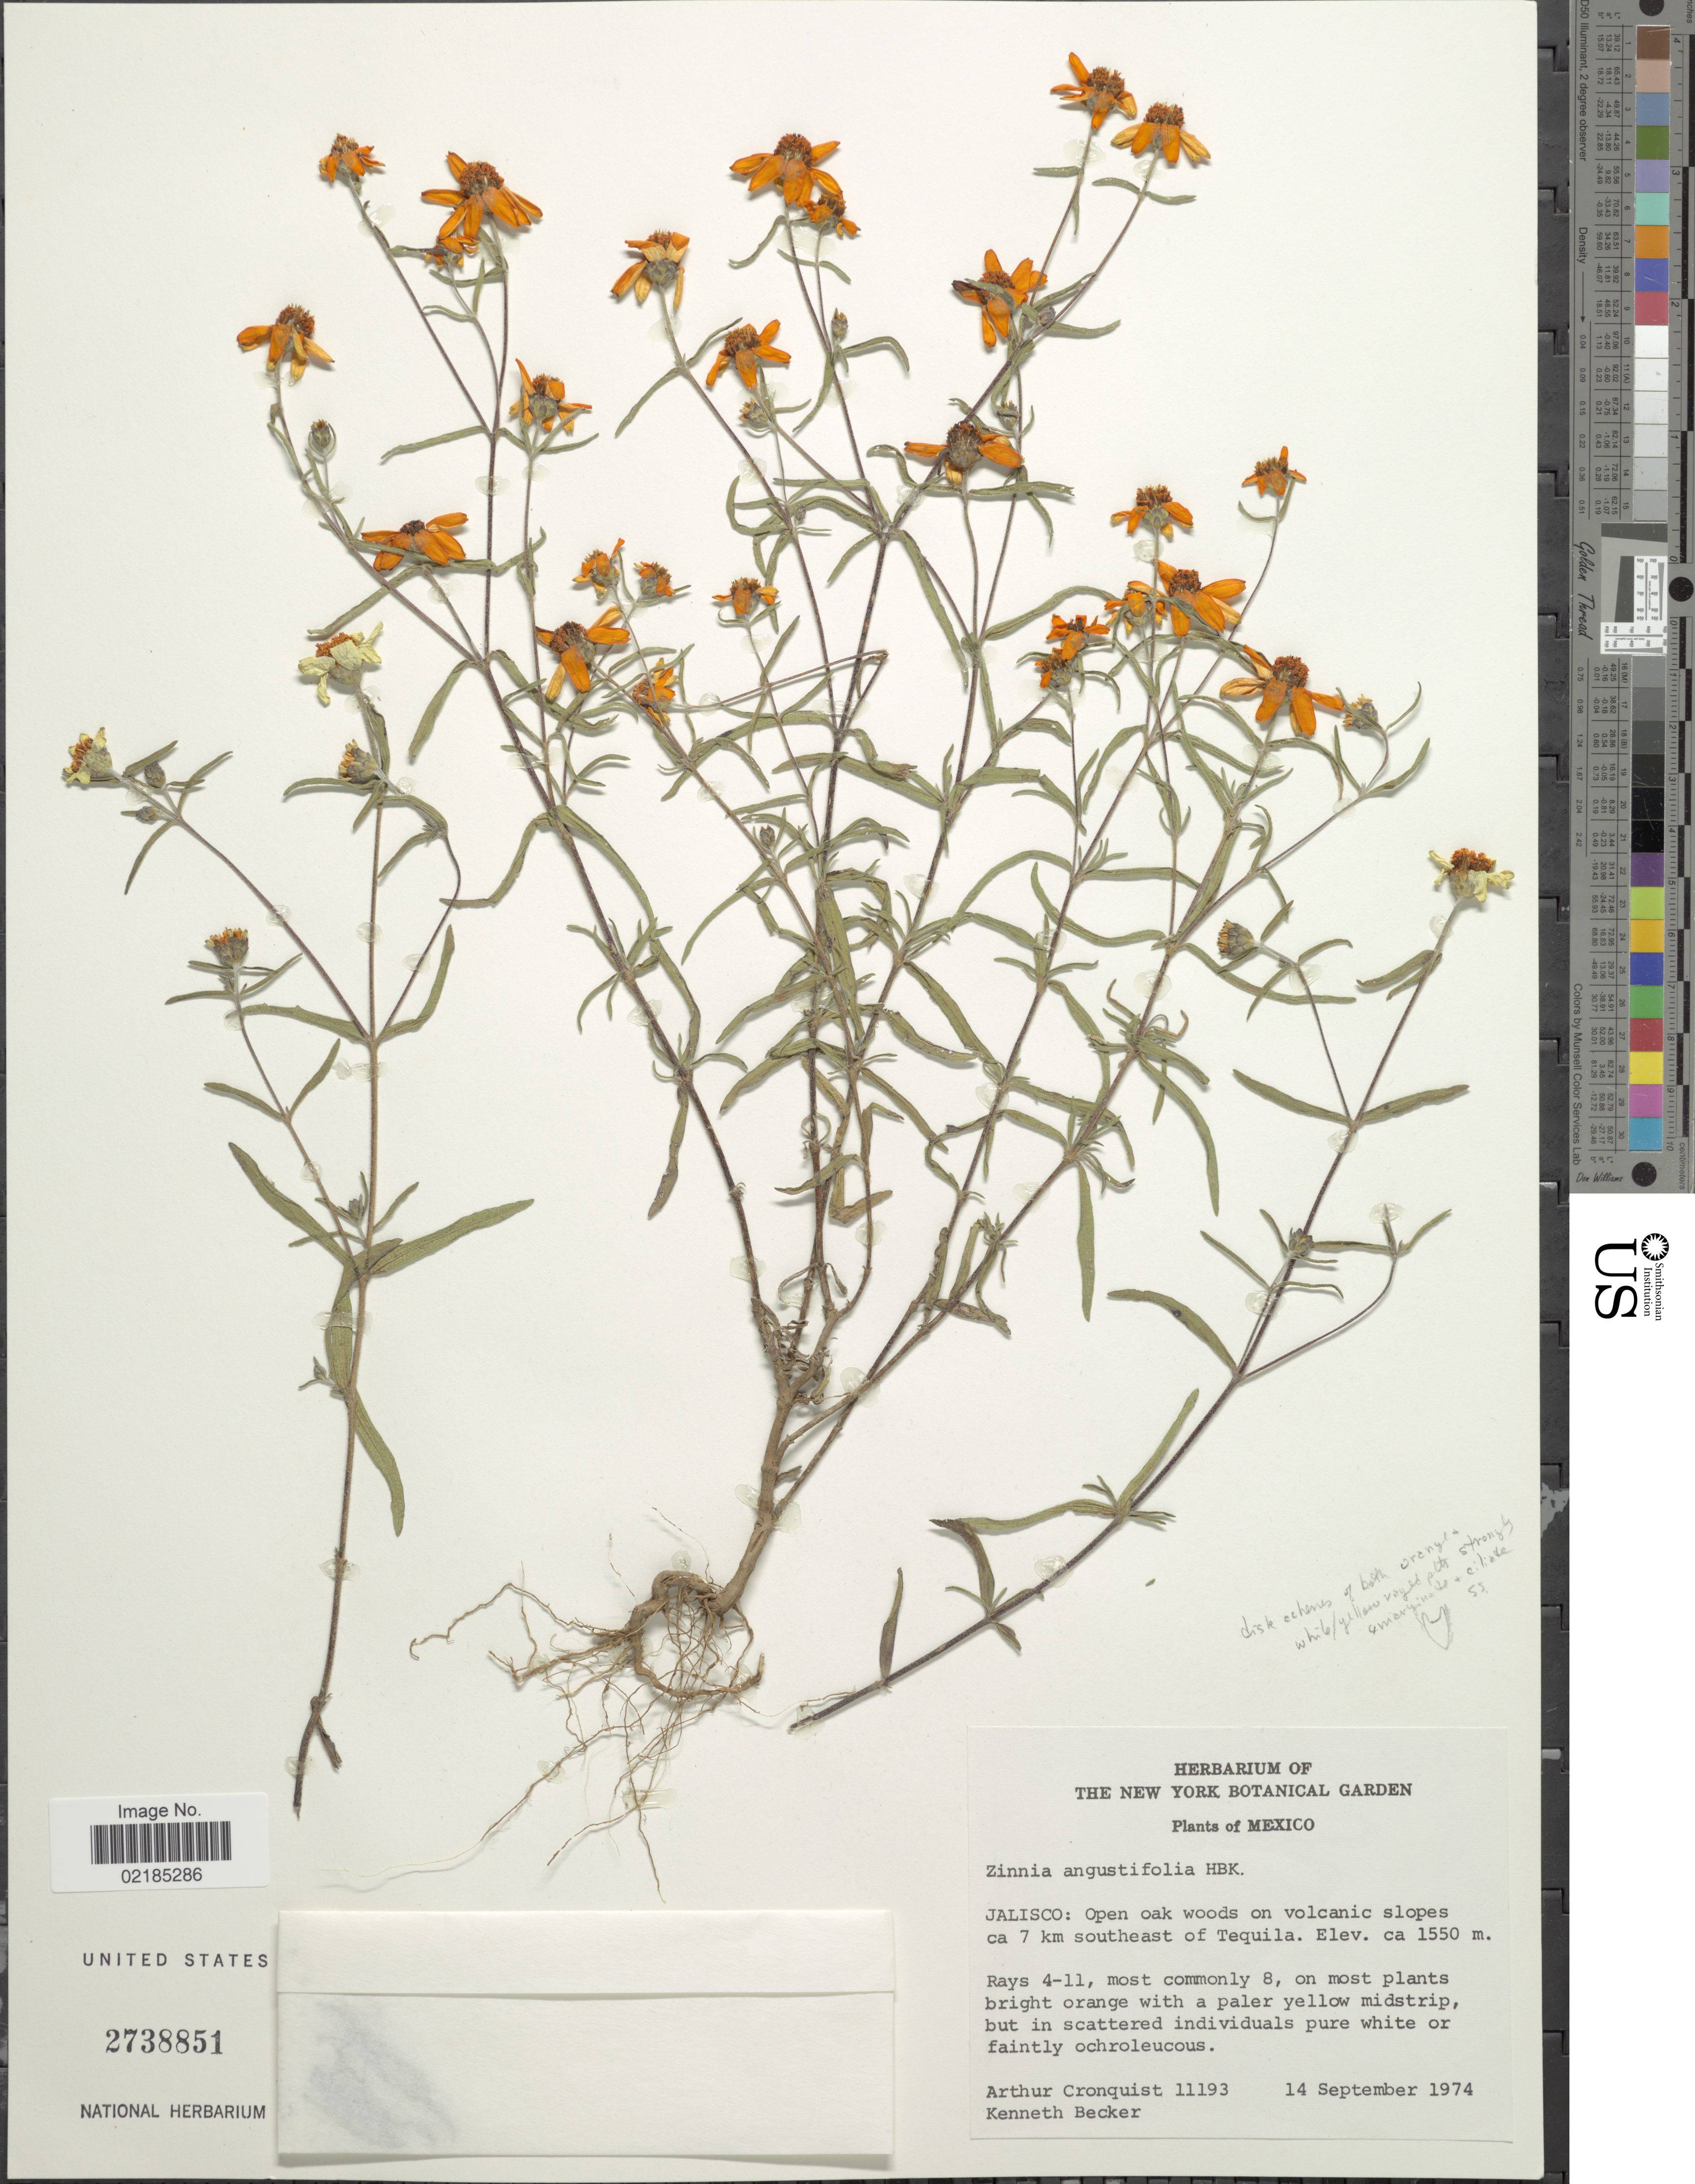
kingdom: Plantae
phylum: Tracheophyta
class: Magnoliopsida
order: Asterales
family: Asteraceae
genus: Zinnia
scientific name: Zinnia angustifolia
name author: Kunth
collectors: A. J. Cronquist & K. M. Becker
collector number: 11193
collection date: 1974-09-14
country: Mexico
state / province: Jalisco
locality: Ca 7 km southeast of Tequilla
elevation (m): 1550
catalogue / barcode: US 2738851